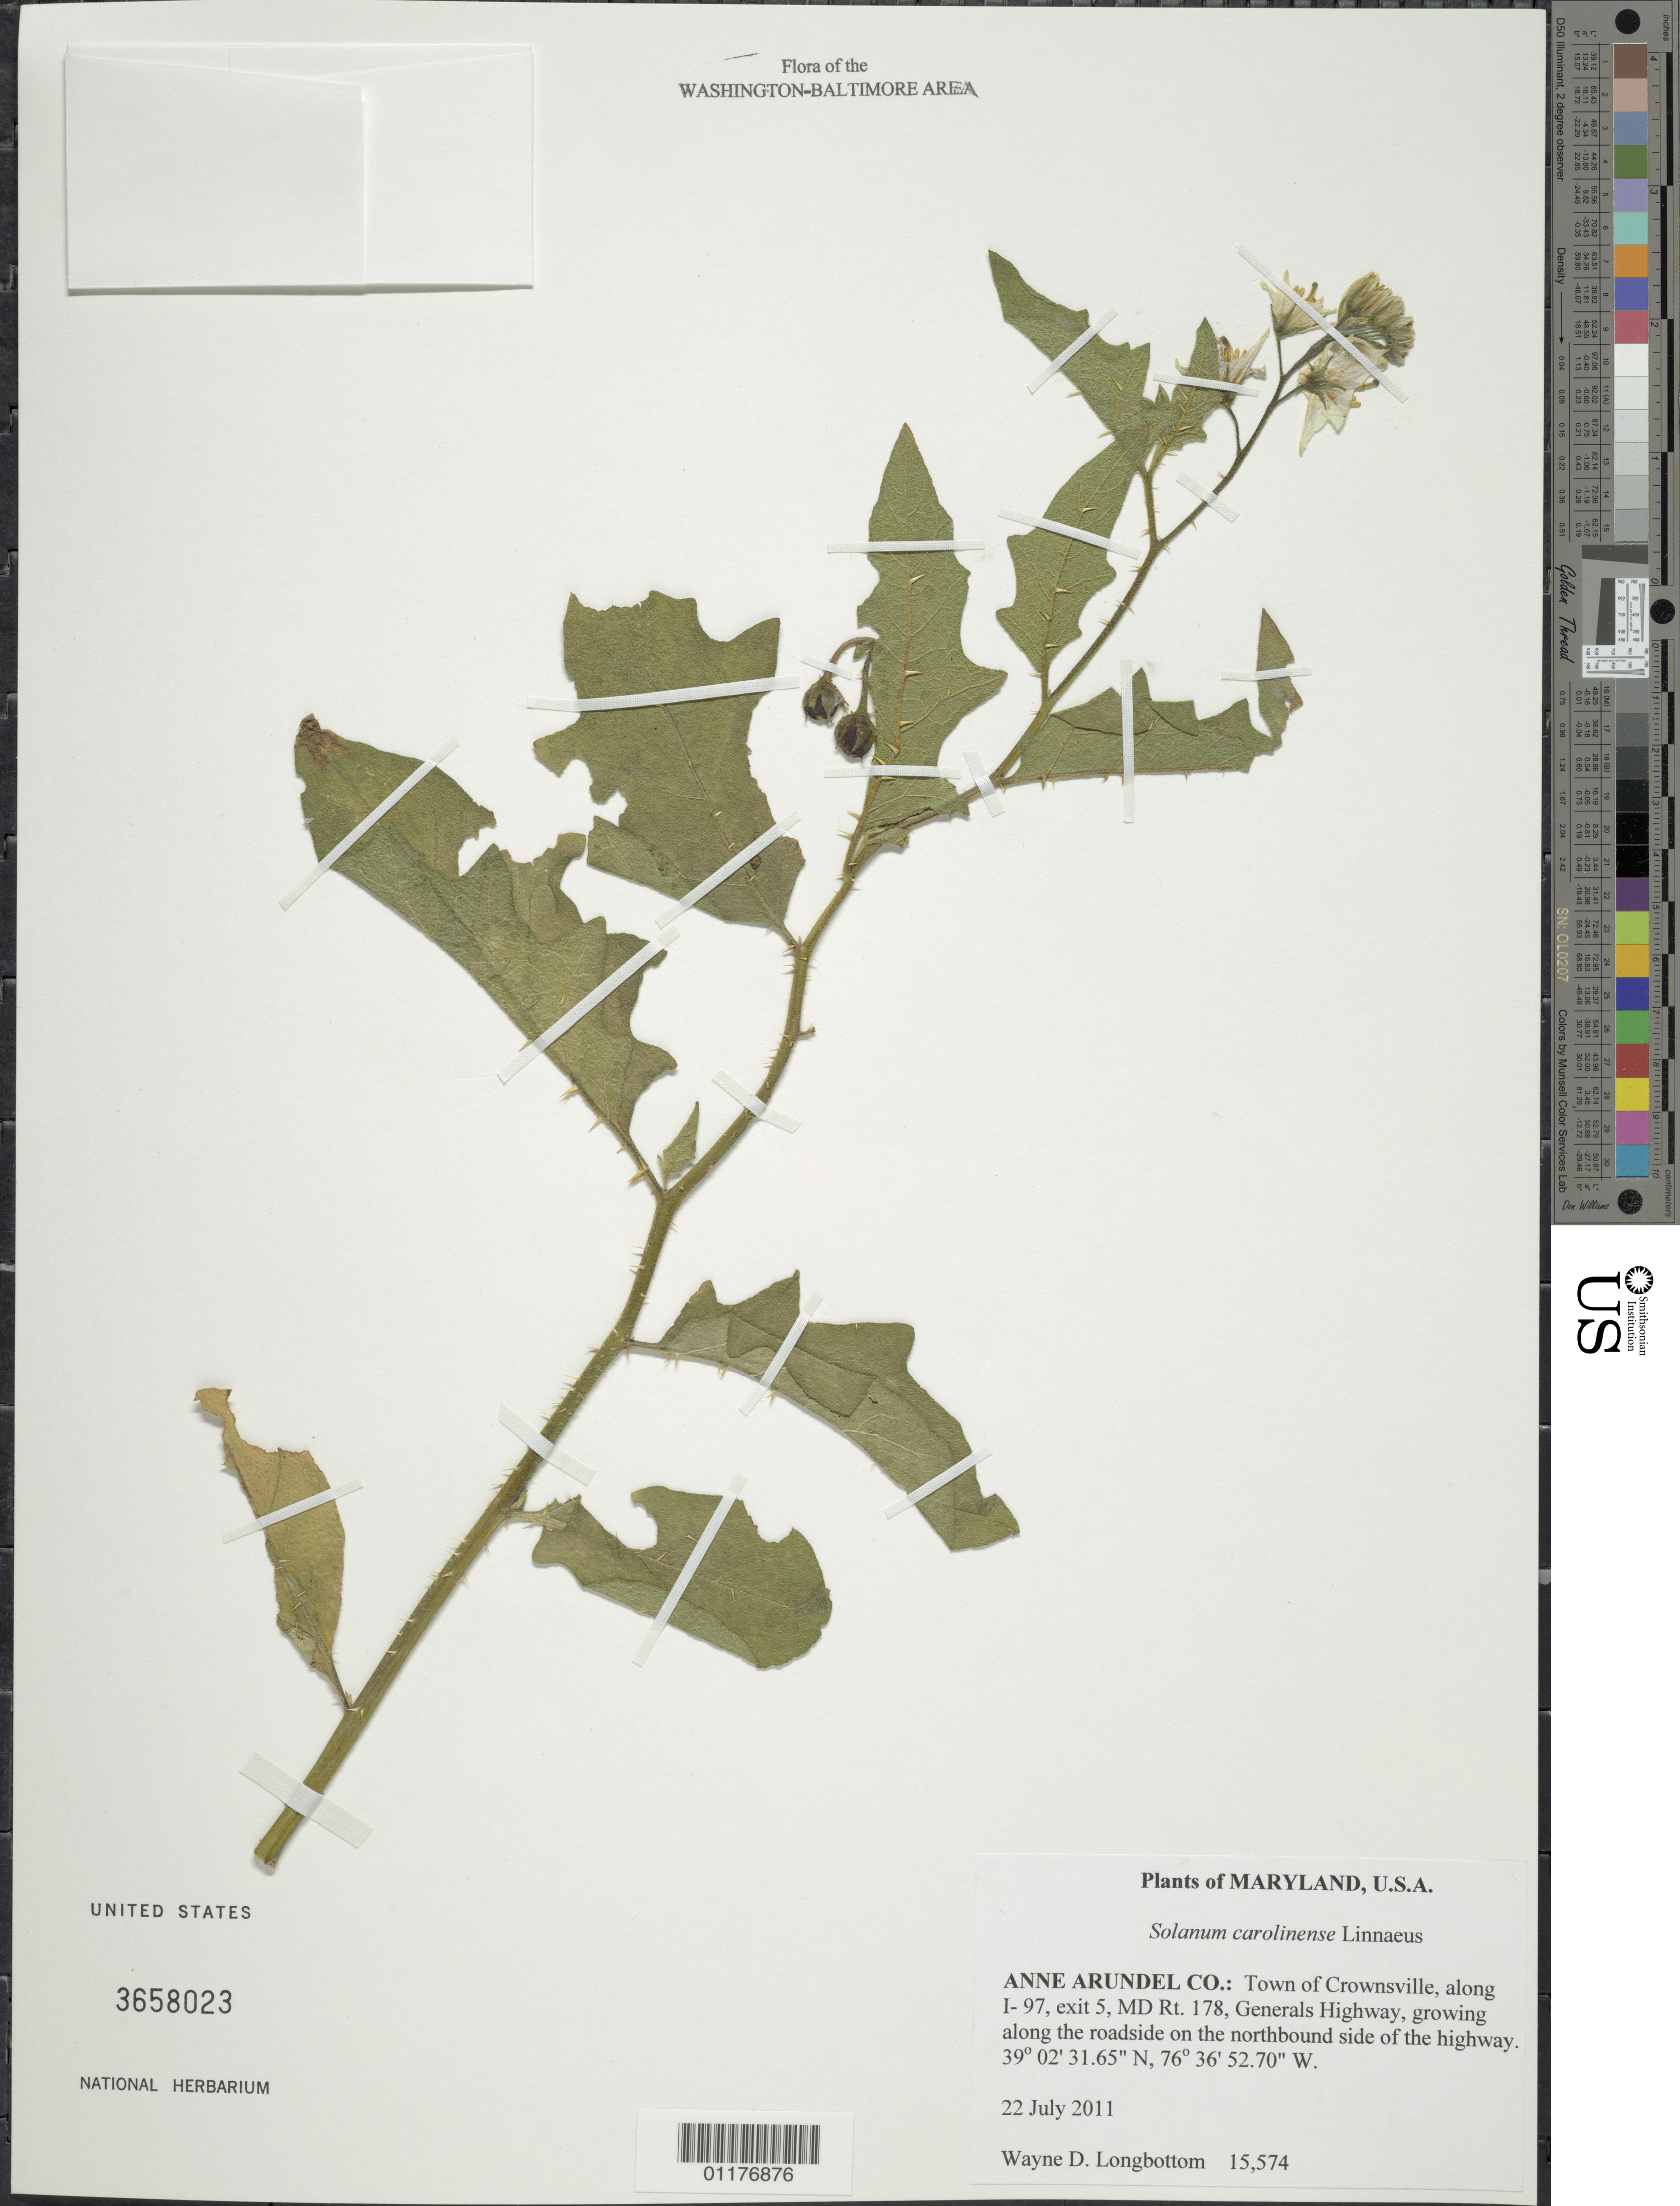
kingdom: Plantae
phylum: Tracheophyta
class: Magnoliopsida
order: Solanales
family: Solanaceae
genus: Solanum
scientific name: Solanum carolinense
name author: L.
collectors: W. D. Longbottom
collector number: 15574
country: United States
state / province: Maryland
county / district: Anne Arundel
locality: Crownsville, along I-97, exit 5 MD Rt. 178, Generals Highway N bound side of highway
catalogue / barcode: US 3658023